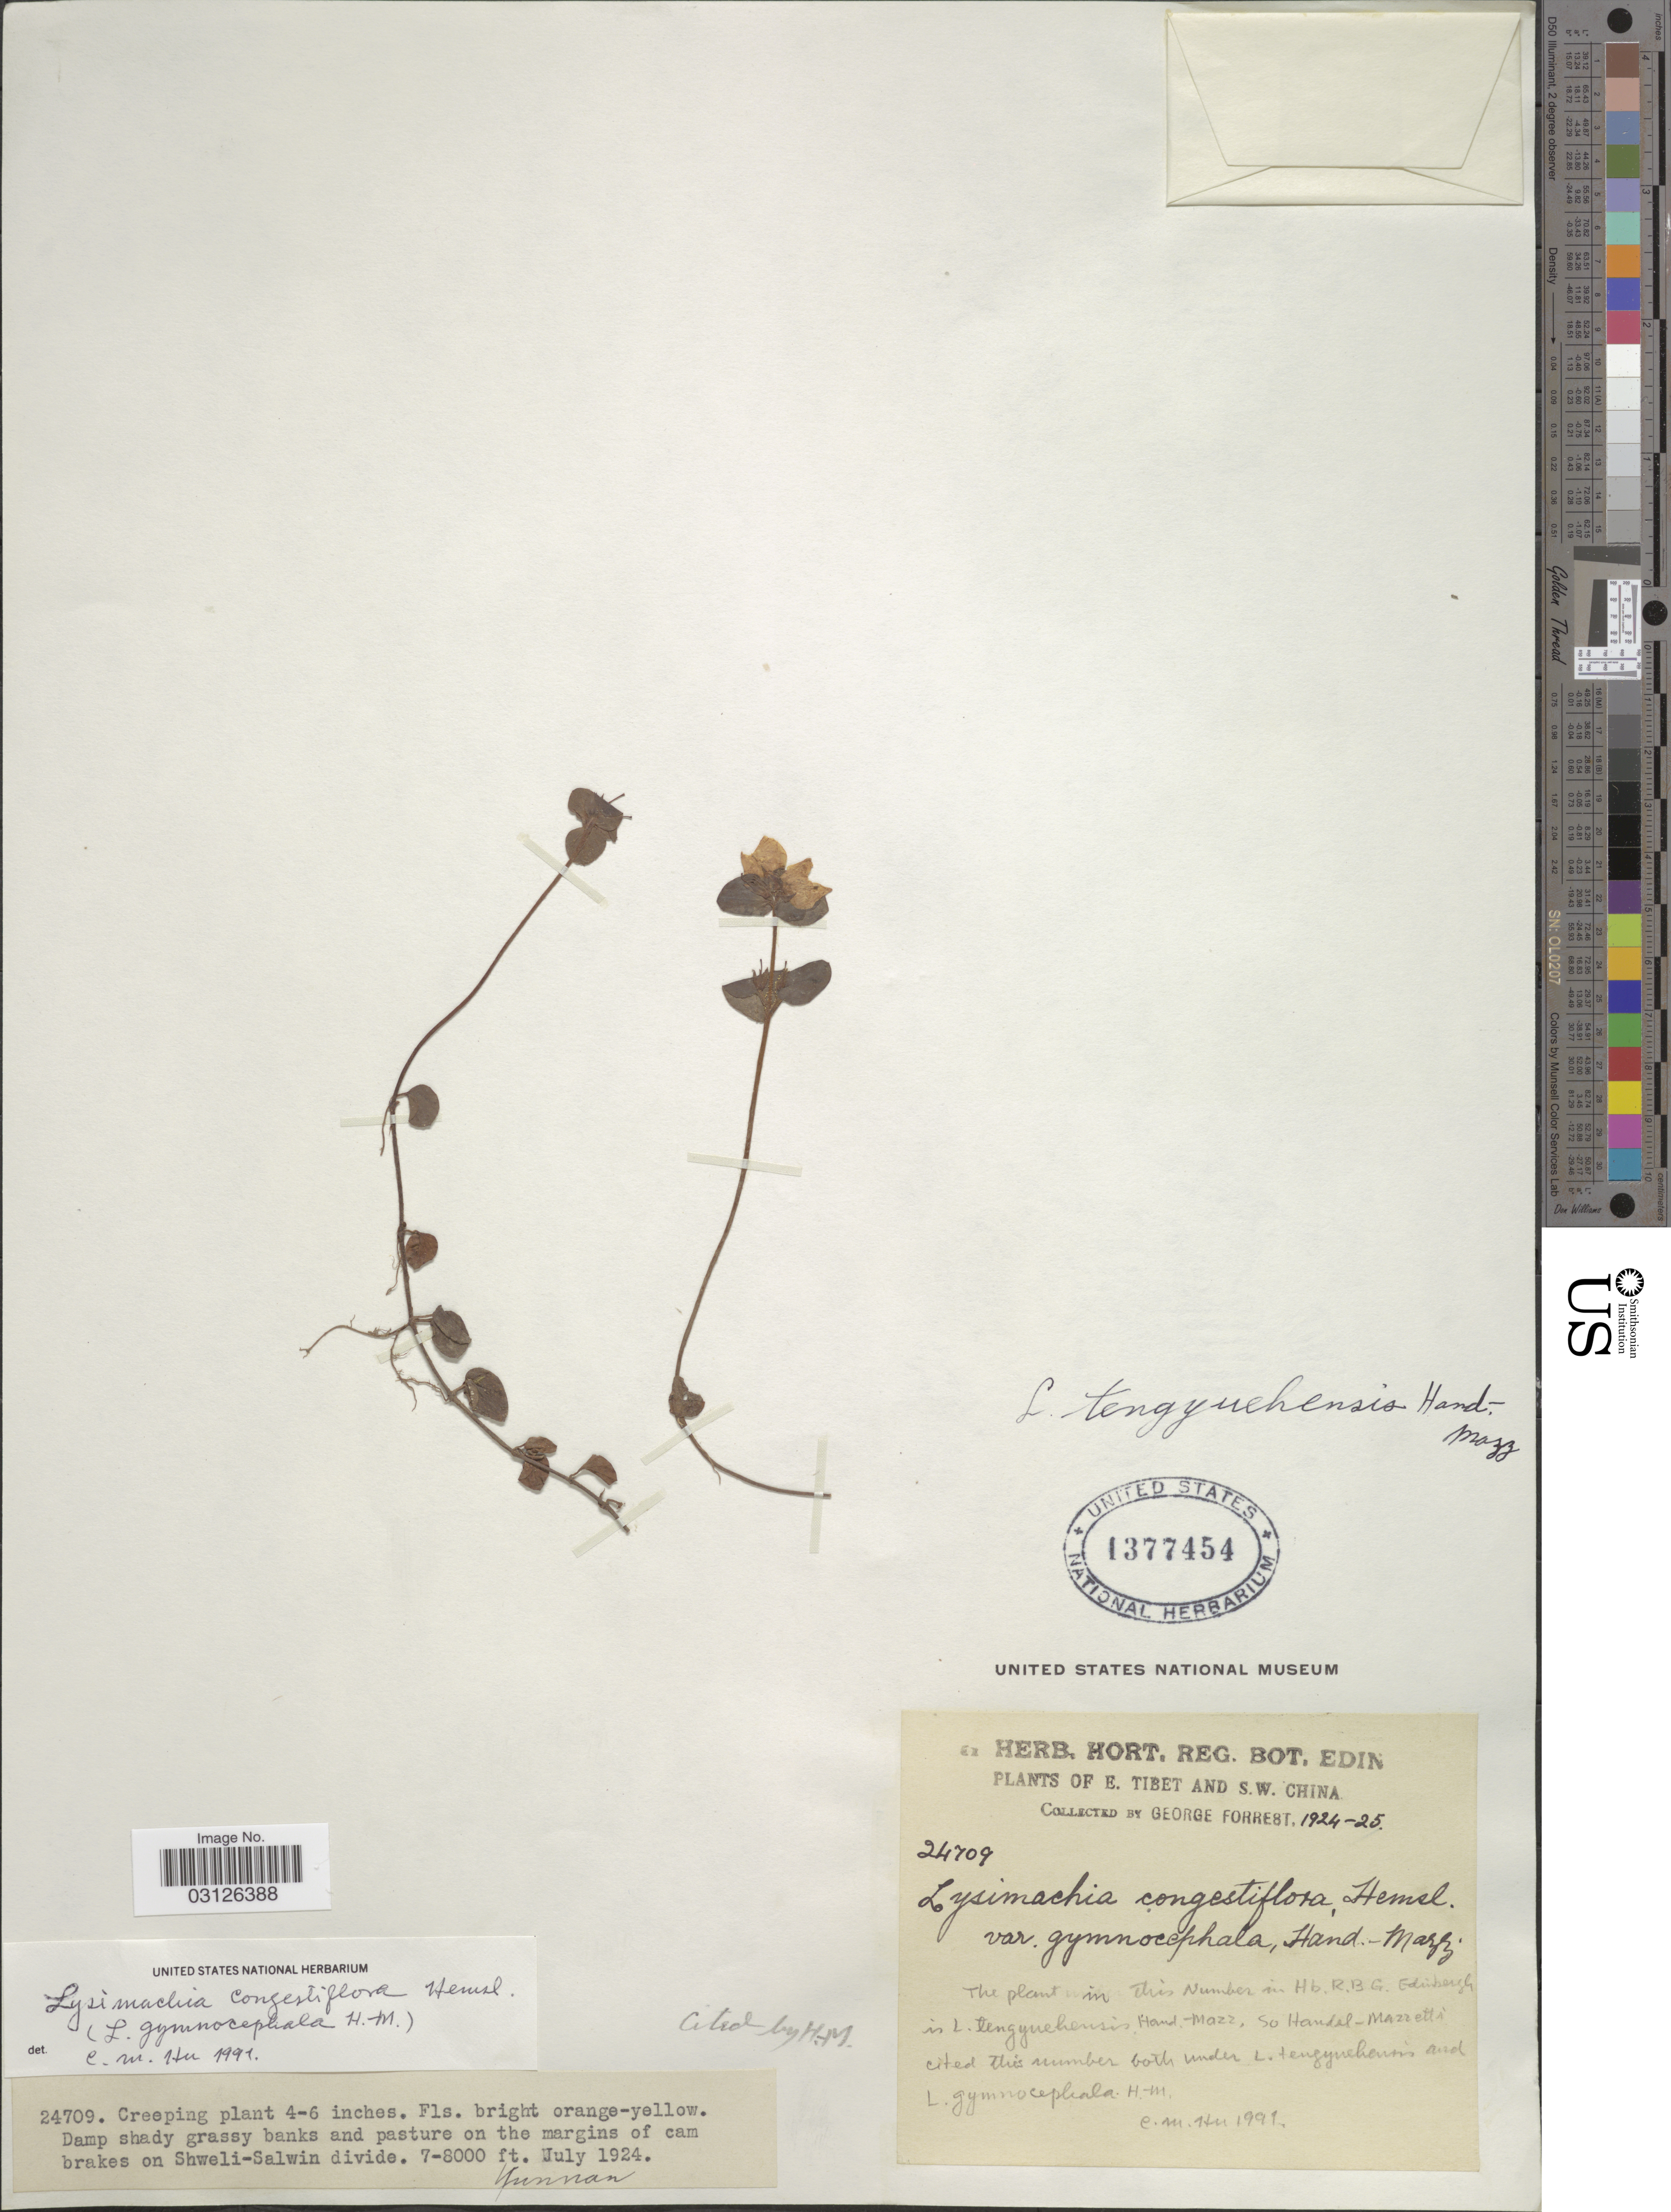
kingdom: Plantae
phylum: Tracheophyta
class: Magnoliopsida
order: Ericales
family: Primulaceae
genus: Lysimachia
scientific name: Lysimachia congestiflora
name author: Hemsl.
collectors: G. Forrest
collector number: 24709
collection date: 1924-07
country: China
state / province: Yunnan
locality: E. Tibet and S.W. China. Brakes on Shweli-Salwin divide.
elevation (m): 2134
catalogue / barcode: US 1377454